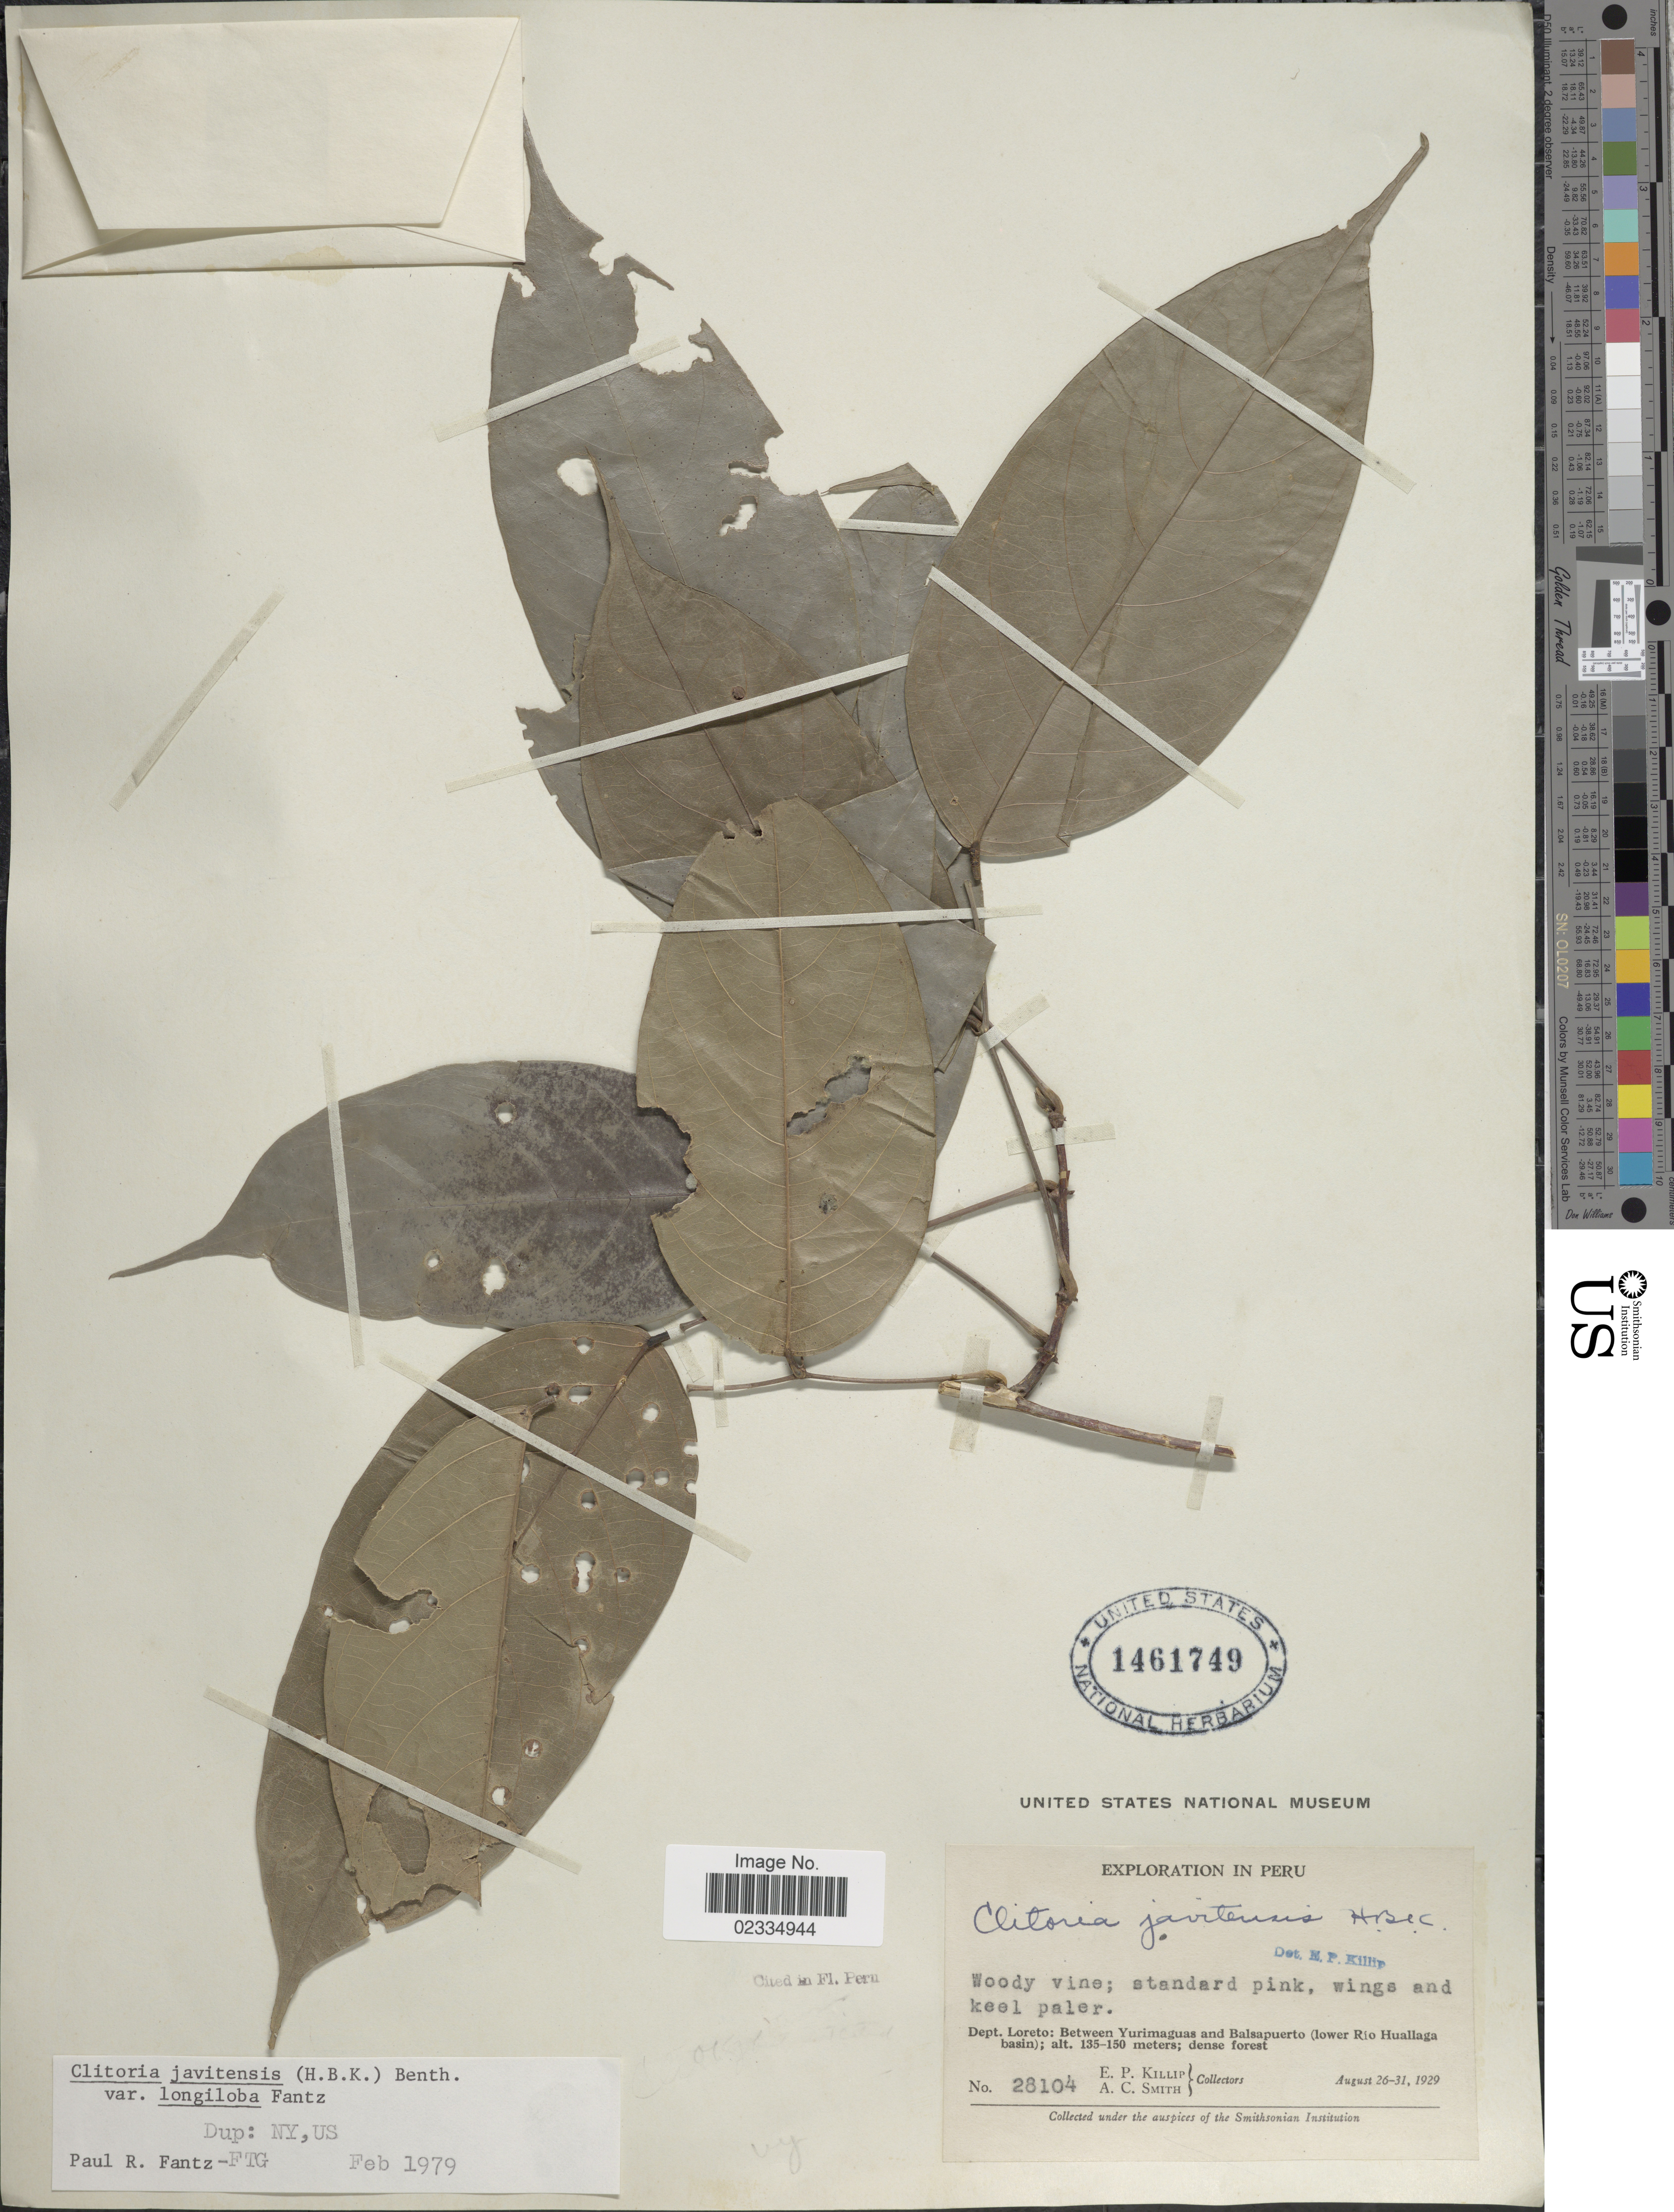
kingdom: Plantae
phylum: Tracheophyta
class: Magnoliopsida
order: Fabales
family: Fabaceae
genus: Clitoria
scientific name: Clitoria javitensis var. longiloba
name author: Fantz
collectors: E. P. Killip & A. C. Smith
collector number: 28104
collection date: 1929-08-26/1929-08-31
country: Peru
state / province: Loreto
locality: Between Yurimaguas and Balsapuerto (lower Rio Huallaga basin)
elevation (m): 135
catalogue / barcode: US 1461749